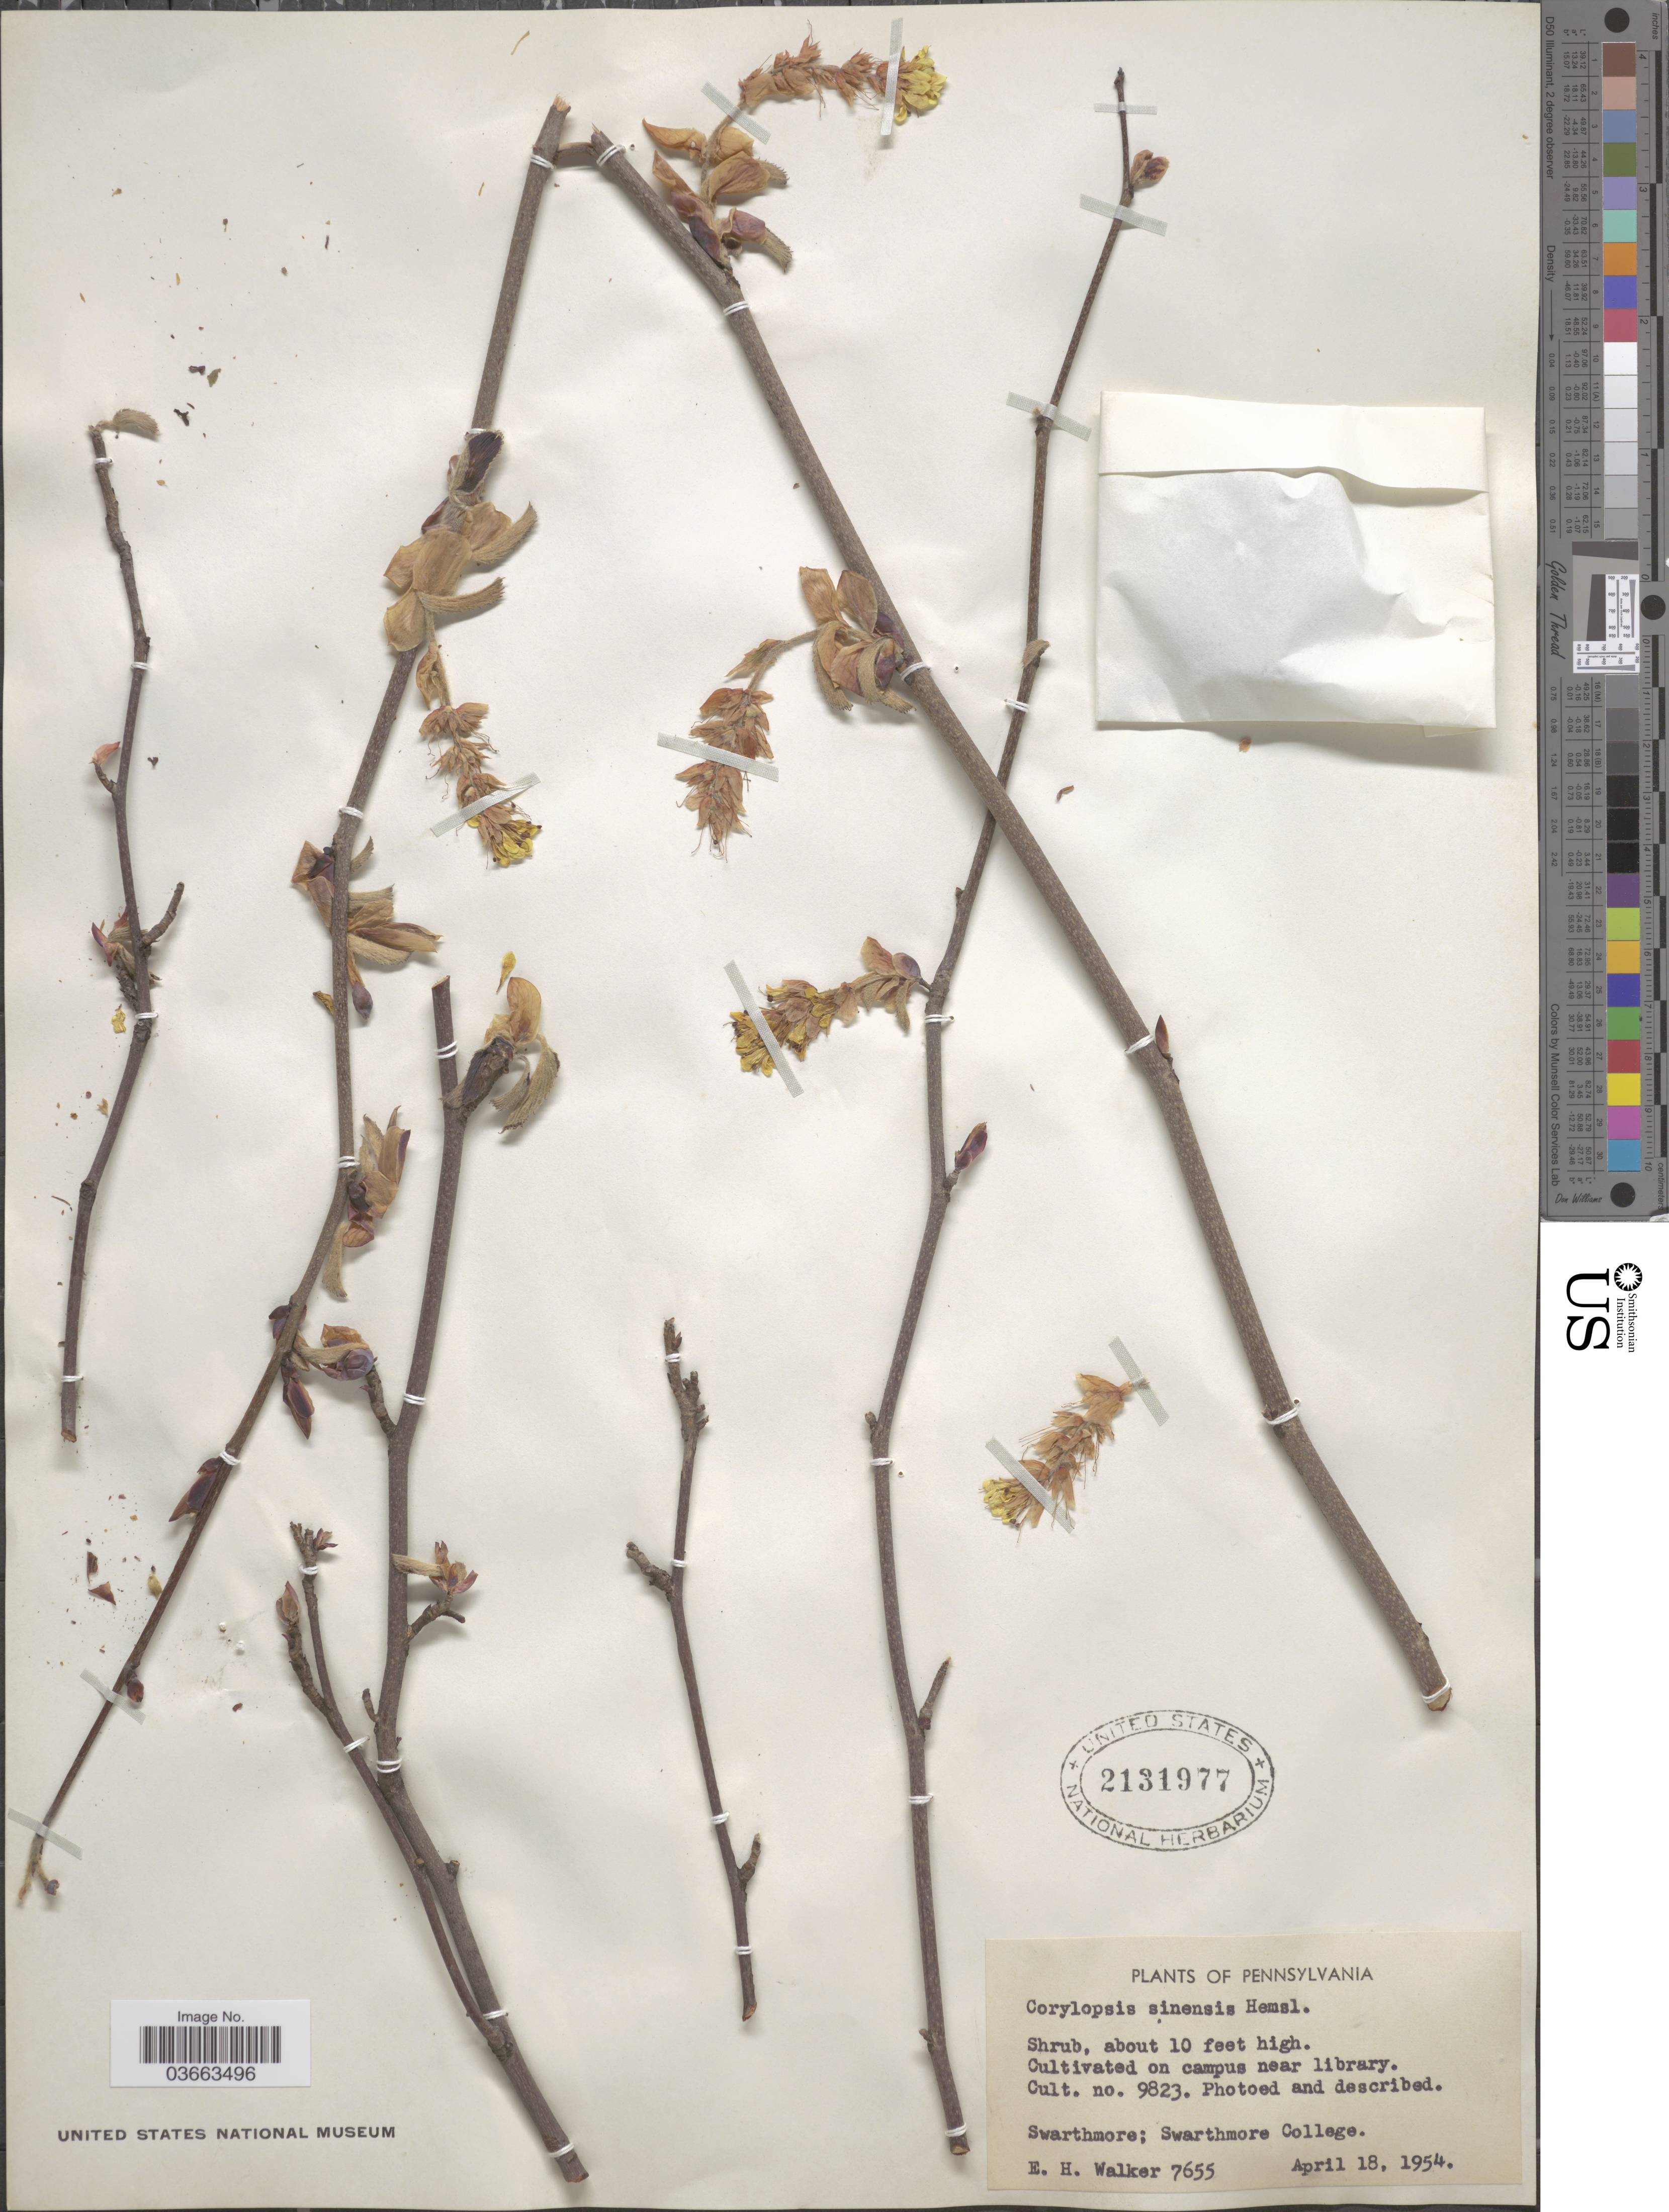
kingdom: Plantae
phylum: Tracheophyta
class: Magnoliopsida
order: Saxifragales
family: Hamamelidaceae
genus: Corylopsis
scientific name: Corylopsis sinensis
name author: Hemsl.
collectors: E. H. Walker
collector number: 7655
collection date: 1954-04-18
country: United States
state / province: Pennsylvania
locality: Campus near library. Swarthmore; Swarthmore College.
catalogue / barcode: US 2131977